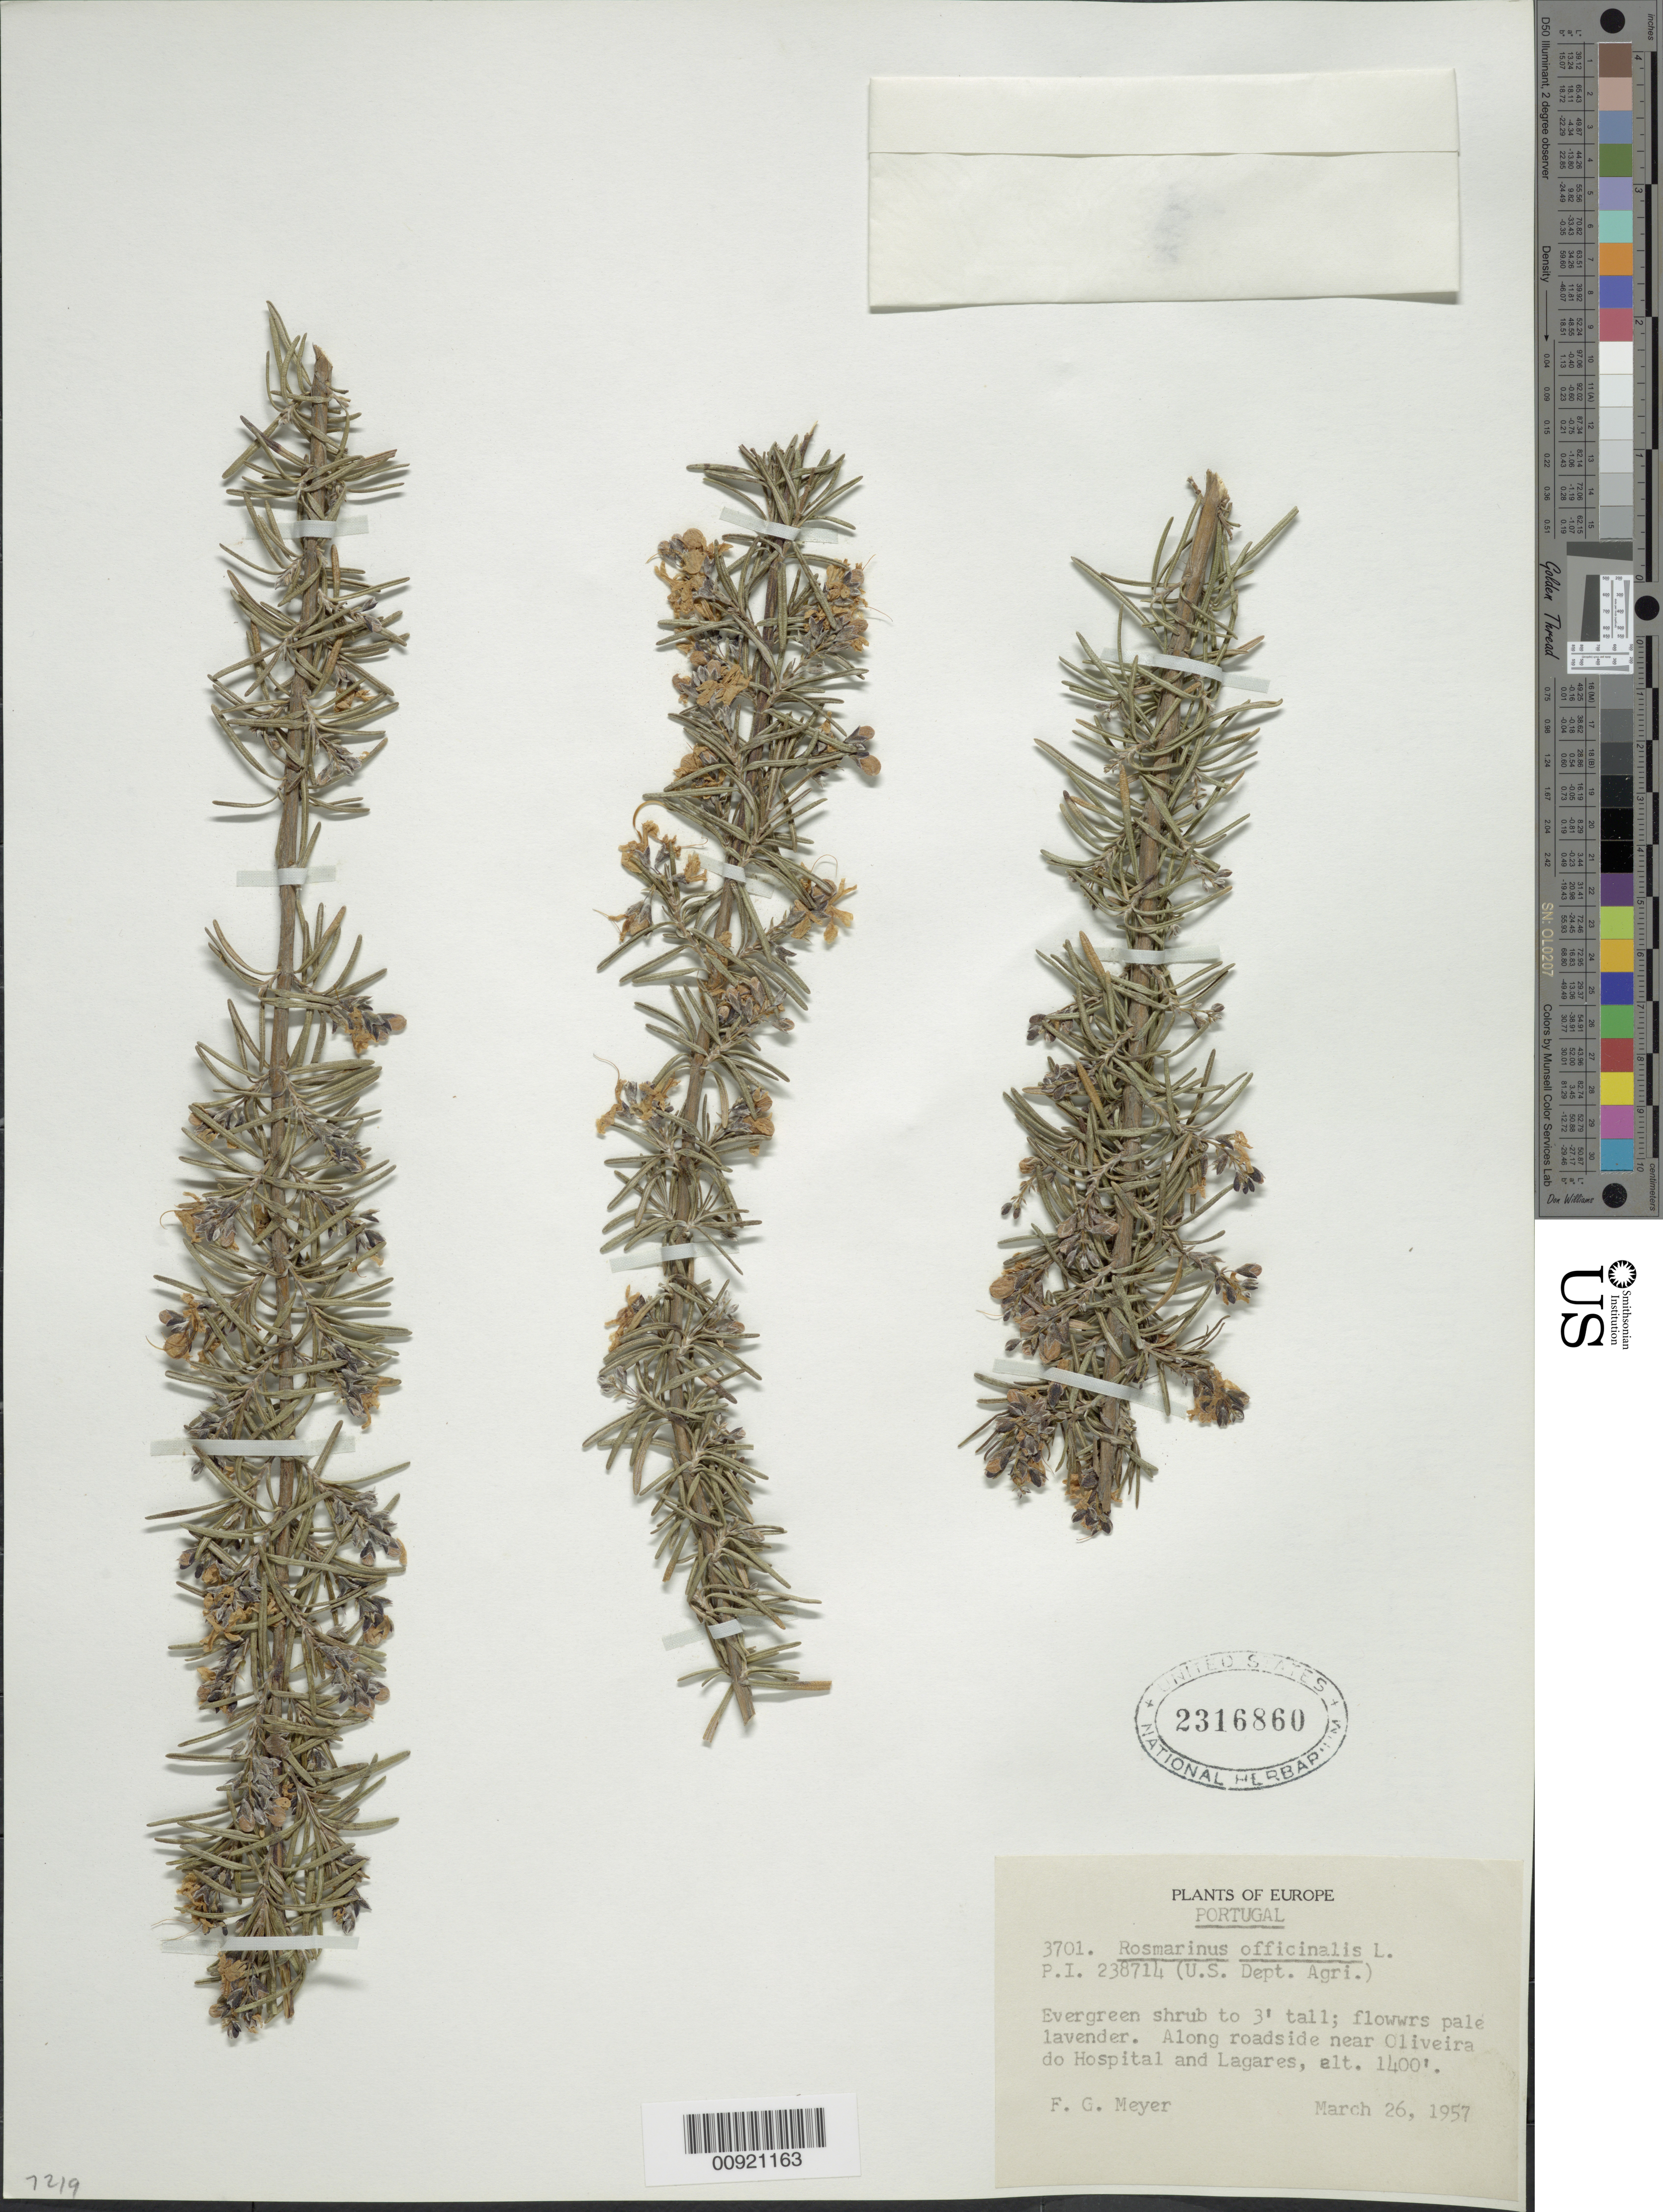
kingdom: Plantae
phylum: Tracheophyta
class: Magnoliopsida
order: Lamiales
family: Lamiaceae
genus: Rosmarinus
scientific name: Rosmarinus officinalis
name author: L.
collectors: F. G. Meyer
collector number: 3701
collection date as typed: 26 Mar 1957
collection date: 1957-03-26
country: Portugal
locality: Along roadsides near Oliveira do Hosppital and Lagares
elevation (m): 427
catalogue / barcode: US 2316860